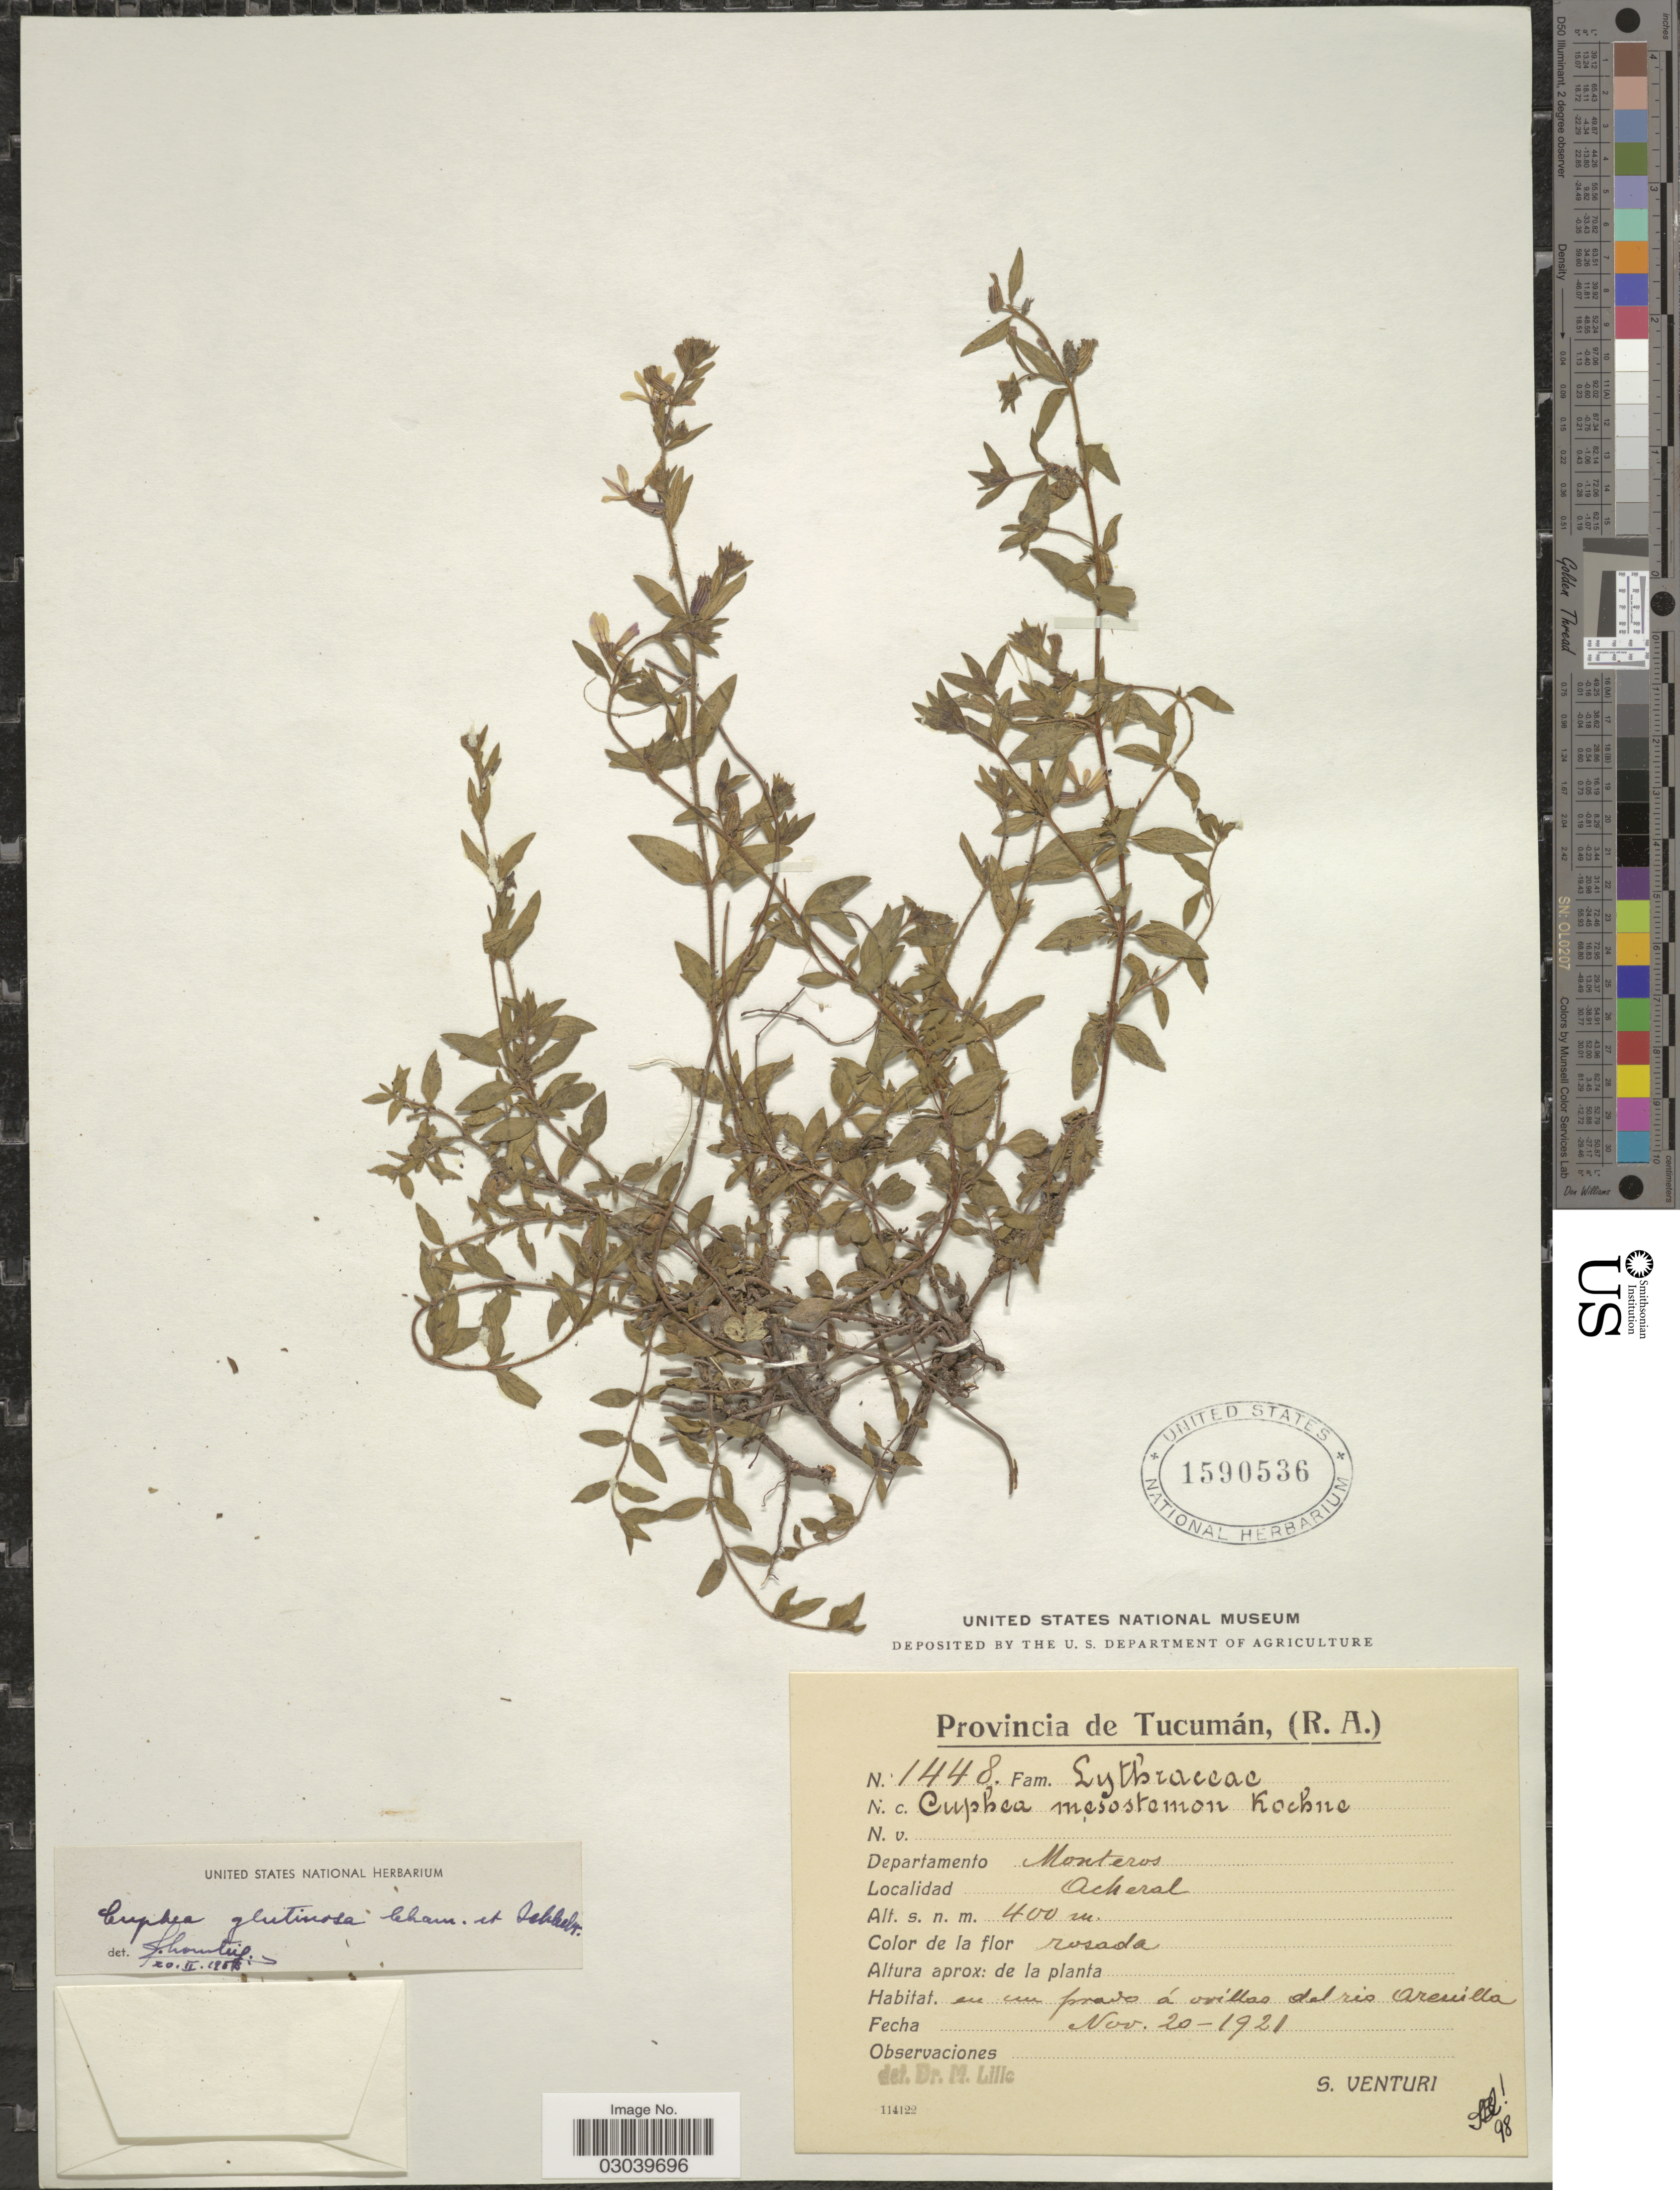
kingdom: Plantae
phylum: Tracheophyta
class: Magnoliopsida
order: Myrtales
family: Lythraceae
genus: Cuphea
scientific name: Cuphea glutinosa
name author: Cham. & Schltdl.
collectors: S. Venturi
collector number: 1448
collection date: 1921-11-20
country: Argentina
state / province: Tucuman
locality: (R.A.), Departamento Monteros, Acheral.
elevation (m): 400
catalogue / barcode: US 1590536